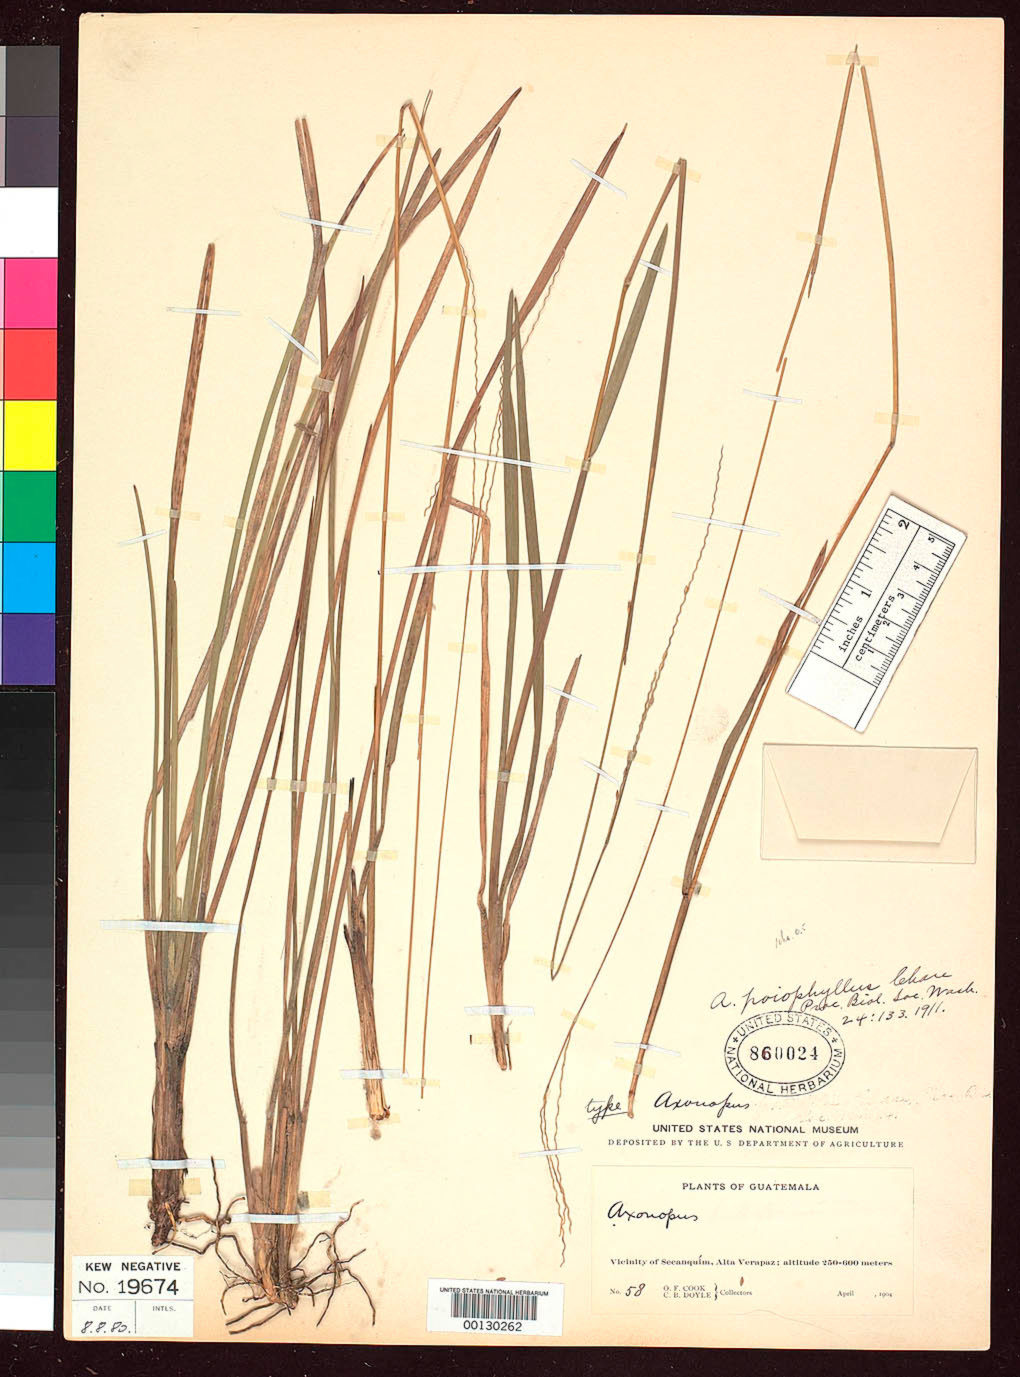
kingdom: Plantae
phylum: Tracheophyta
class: Liliopsida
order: Poales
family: Poaceae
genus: Axonopus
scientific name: Axonopus poiophyllus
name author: Chase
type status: Holotype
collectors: O. F. Cook & C. Doyle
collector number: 58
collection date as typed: Apr 1904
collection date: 1904-04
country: Guatemala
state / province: Alta Verapaz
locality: Vicinity of Secanquim.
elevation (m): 250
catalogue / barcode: US 860024